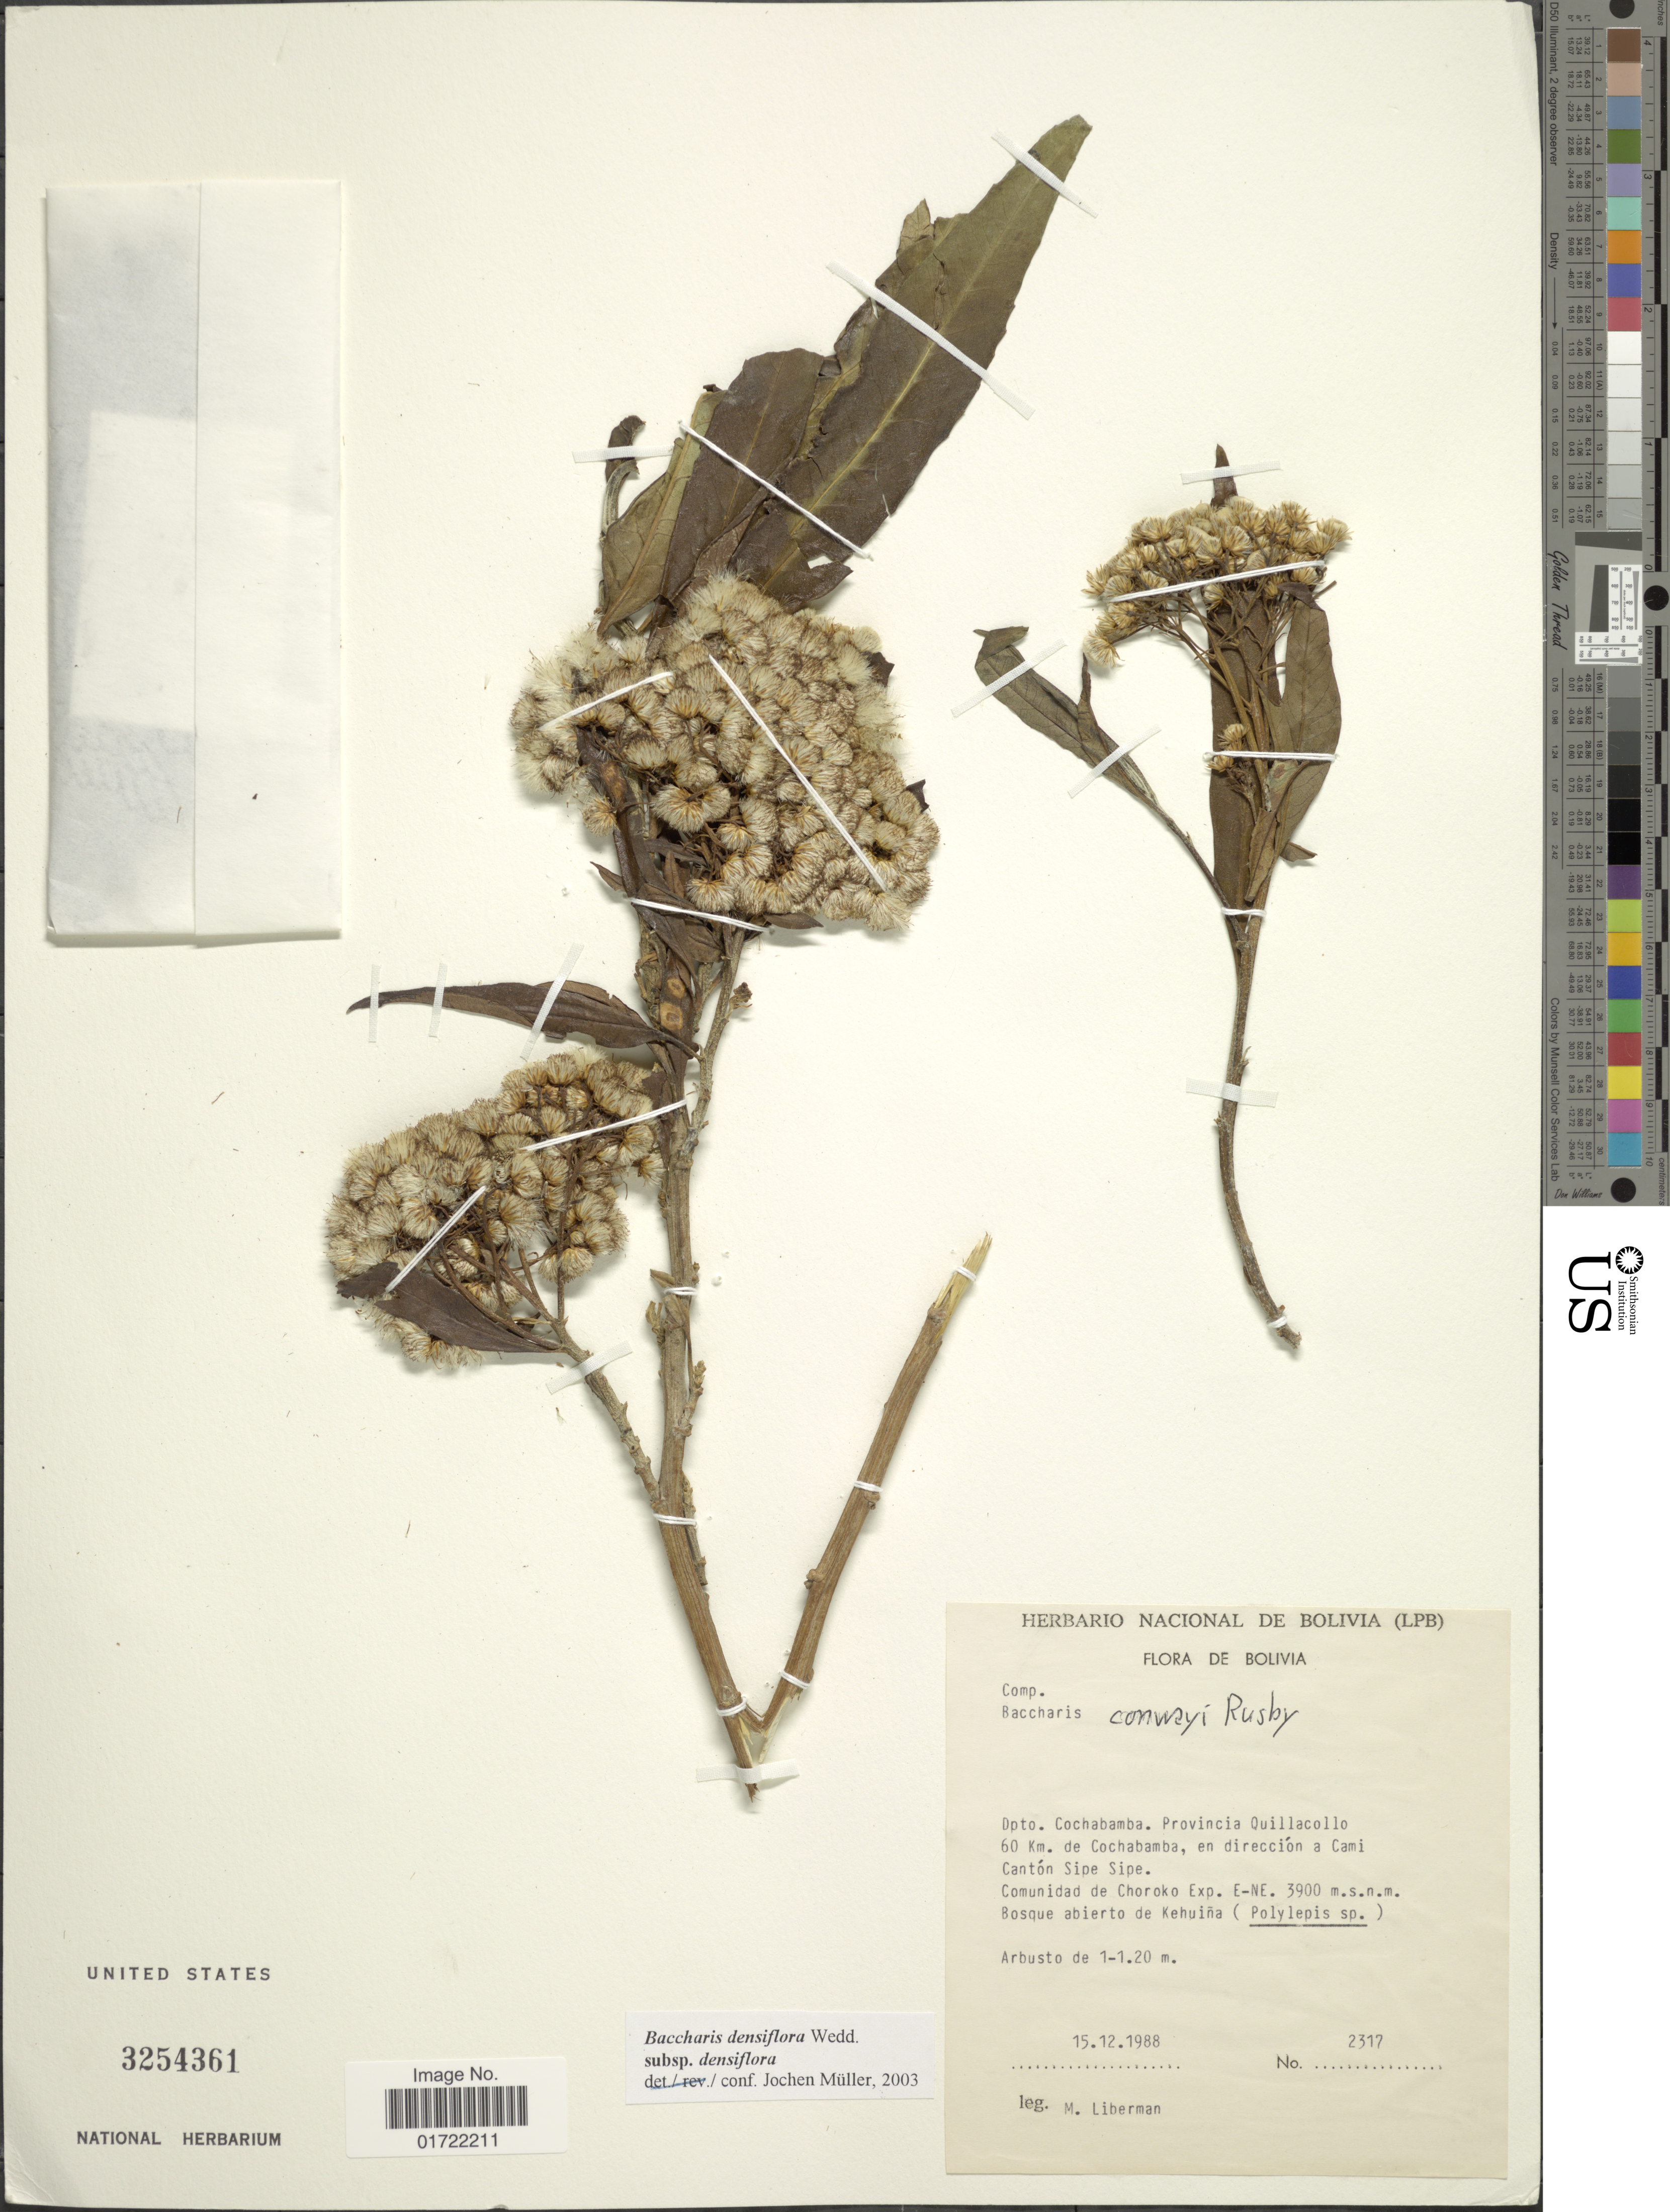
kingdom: Plantae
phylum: Tracheophyta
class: Magnoliopsida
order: Asterales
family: Asteraceae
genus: Baccharis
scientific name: Baccharis densifolia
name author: Rusby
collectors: M. Liberman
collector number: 2317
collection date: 1988-12-15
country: Bolivia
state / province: Cochabamba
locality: Dpto. Cochabamba, Provincia Quillacollo, 60 km. de Cochabamba, en direccion a Cami Canton Sipe Sipe, Cominidad de Choroko Exp. E-Ne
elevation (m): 3900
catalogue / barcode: US 3254361